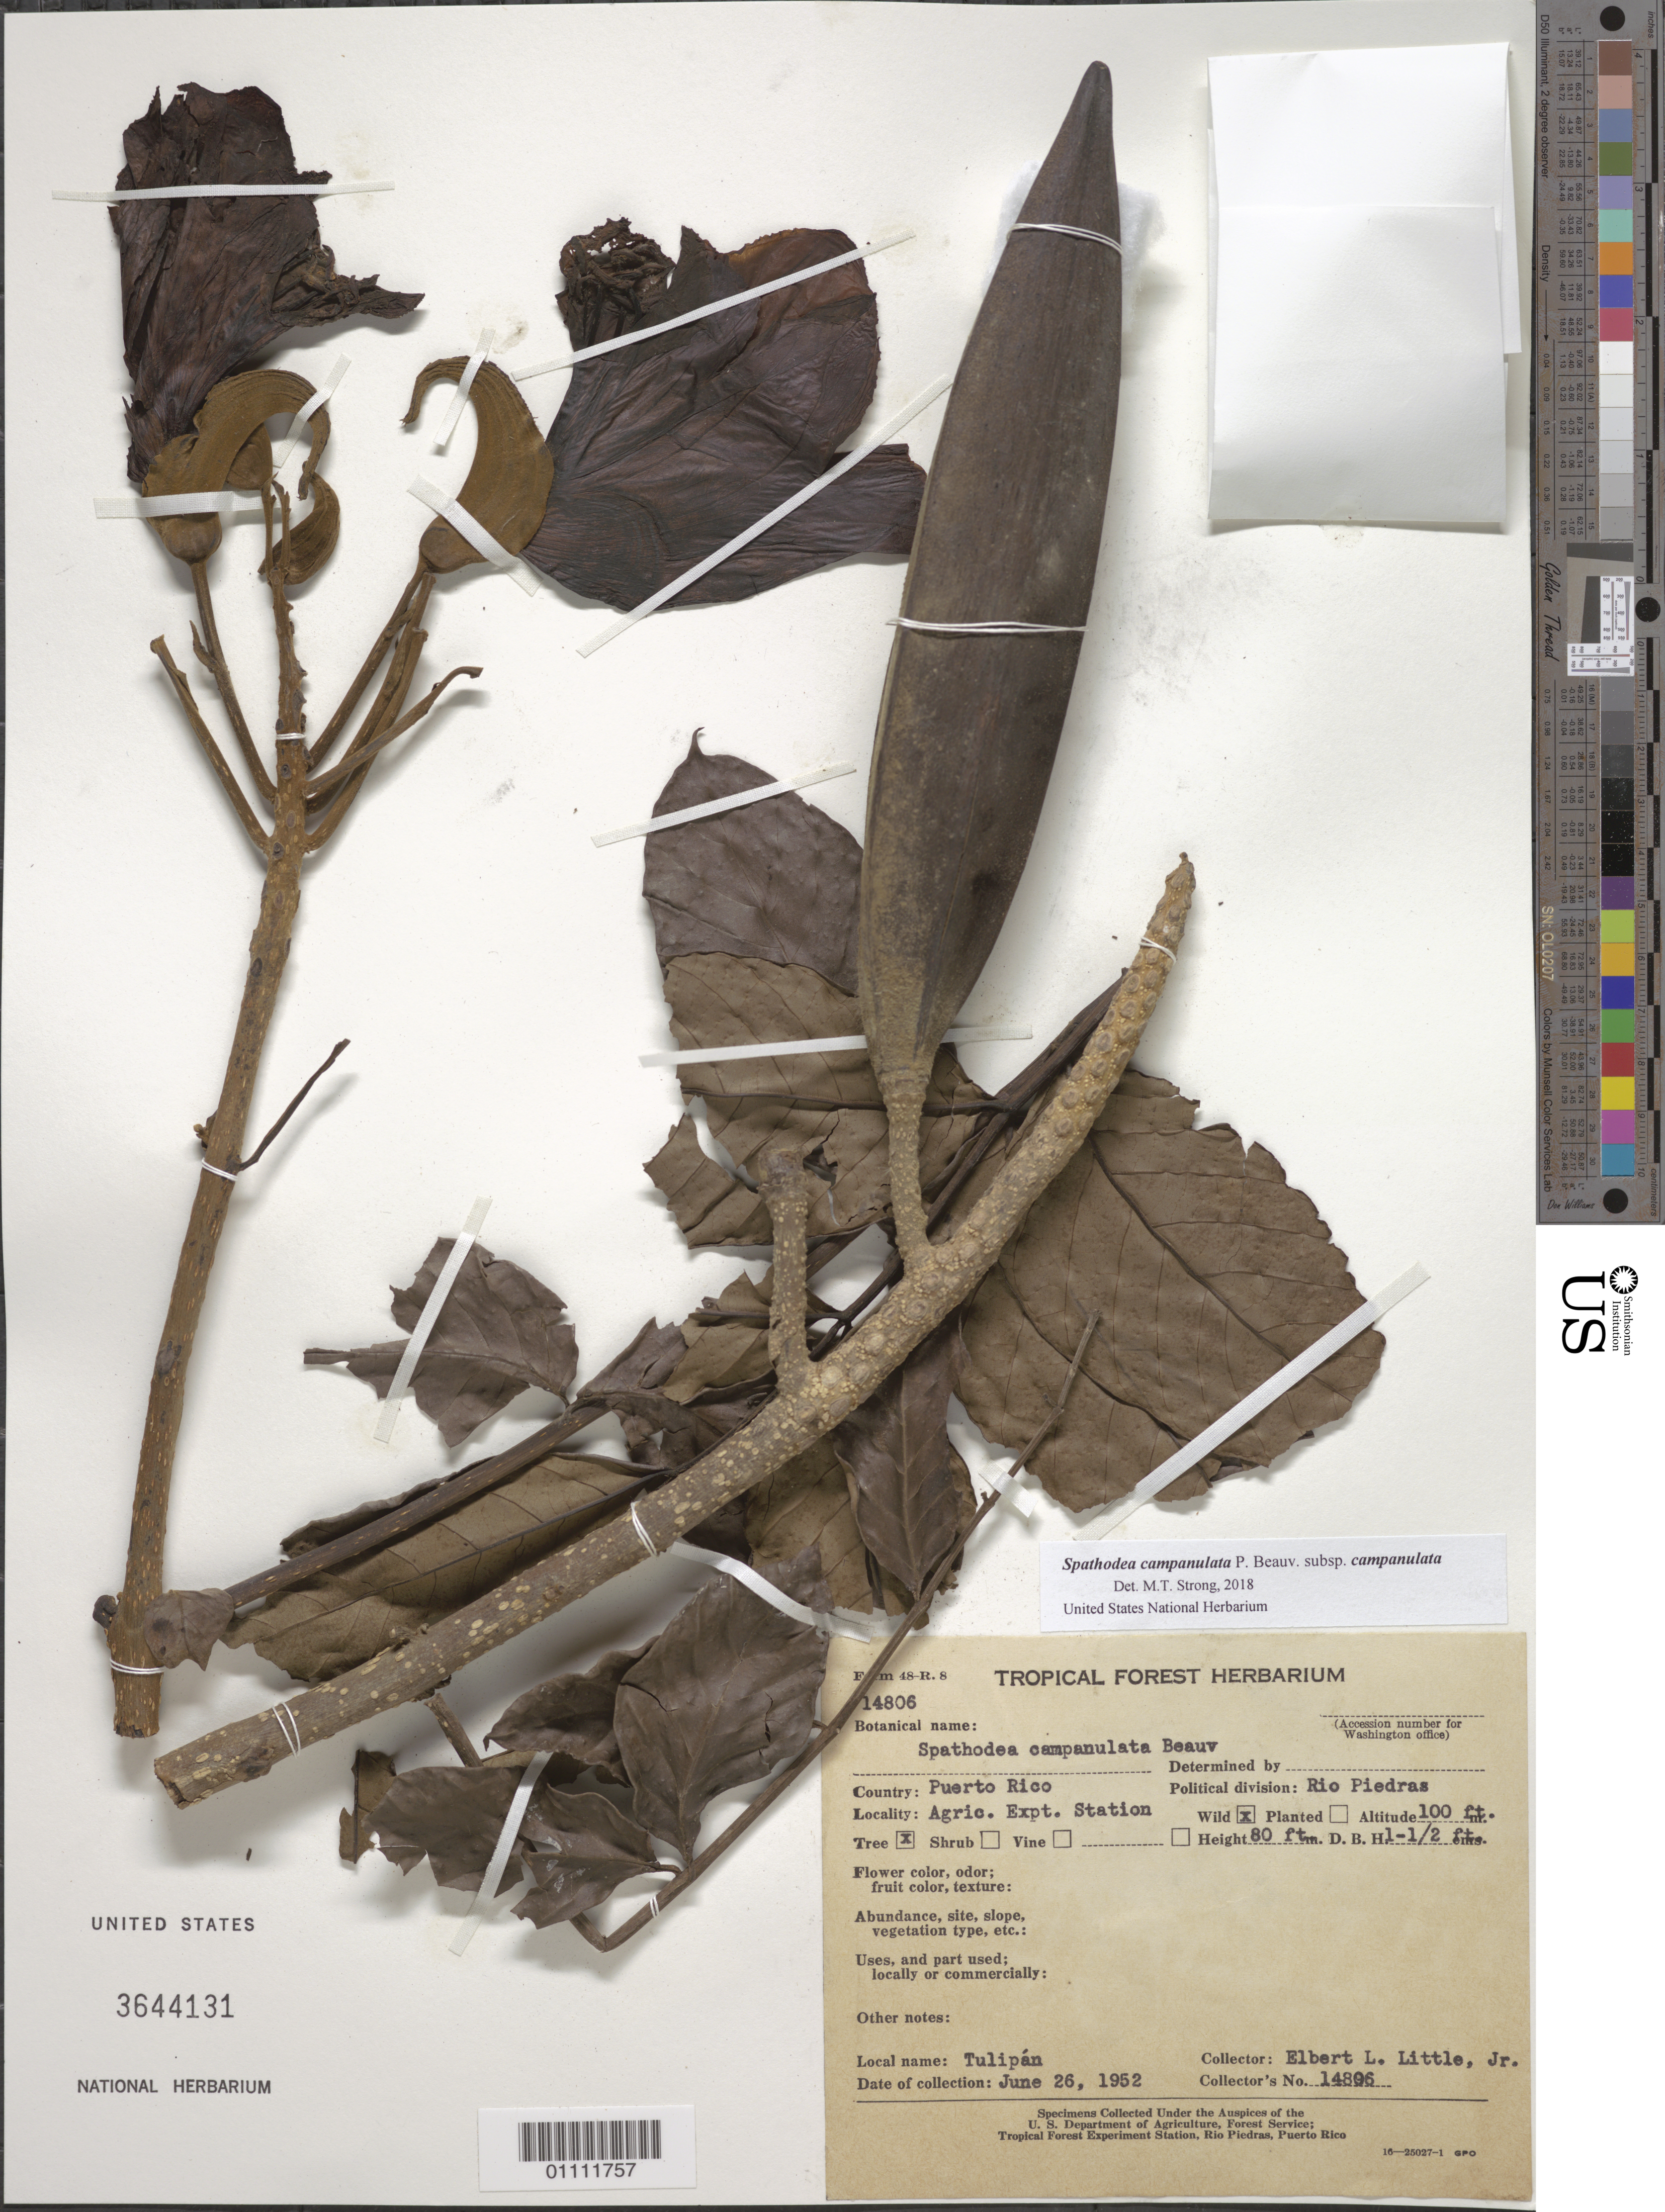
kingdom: Plantae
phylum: Tracheophyta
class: Magnoliopsida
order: Lamiales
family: Bignoniaceae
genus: Spathodea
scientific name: Spathodea campanulata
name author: P. Beauv.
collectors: E. L. Little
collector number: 14806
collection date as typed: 26 Jun 1952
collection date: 1952-06-26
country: Puerto Rico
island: Puerto Rico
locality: Rio Piedras, Agric. Expt. Station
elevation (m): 30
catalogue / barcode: US 3644131